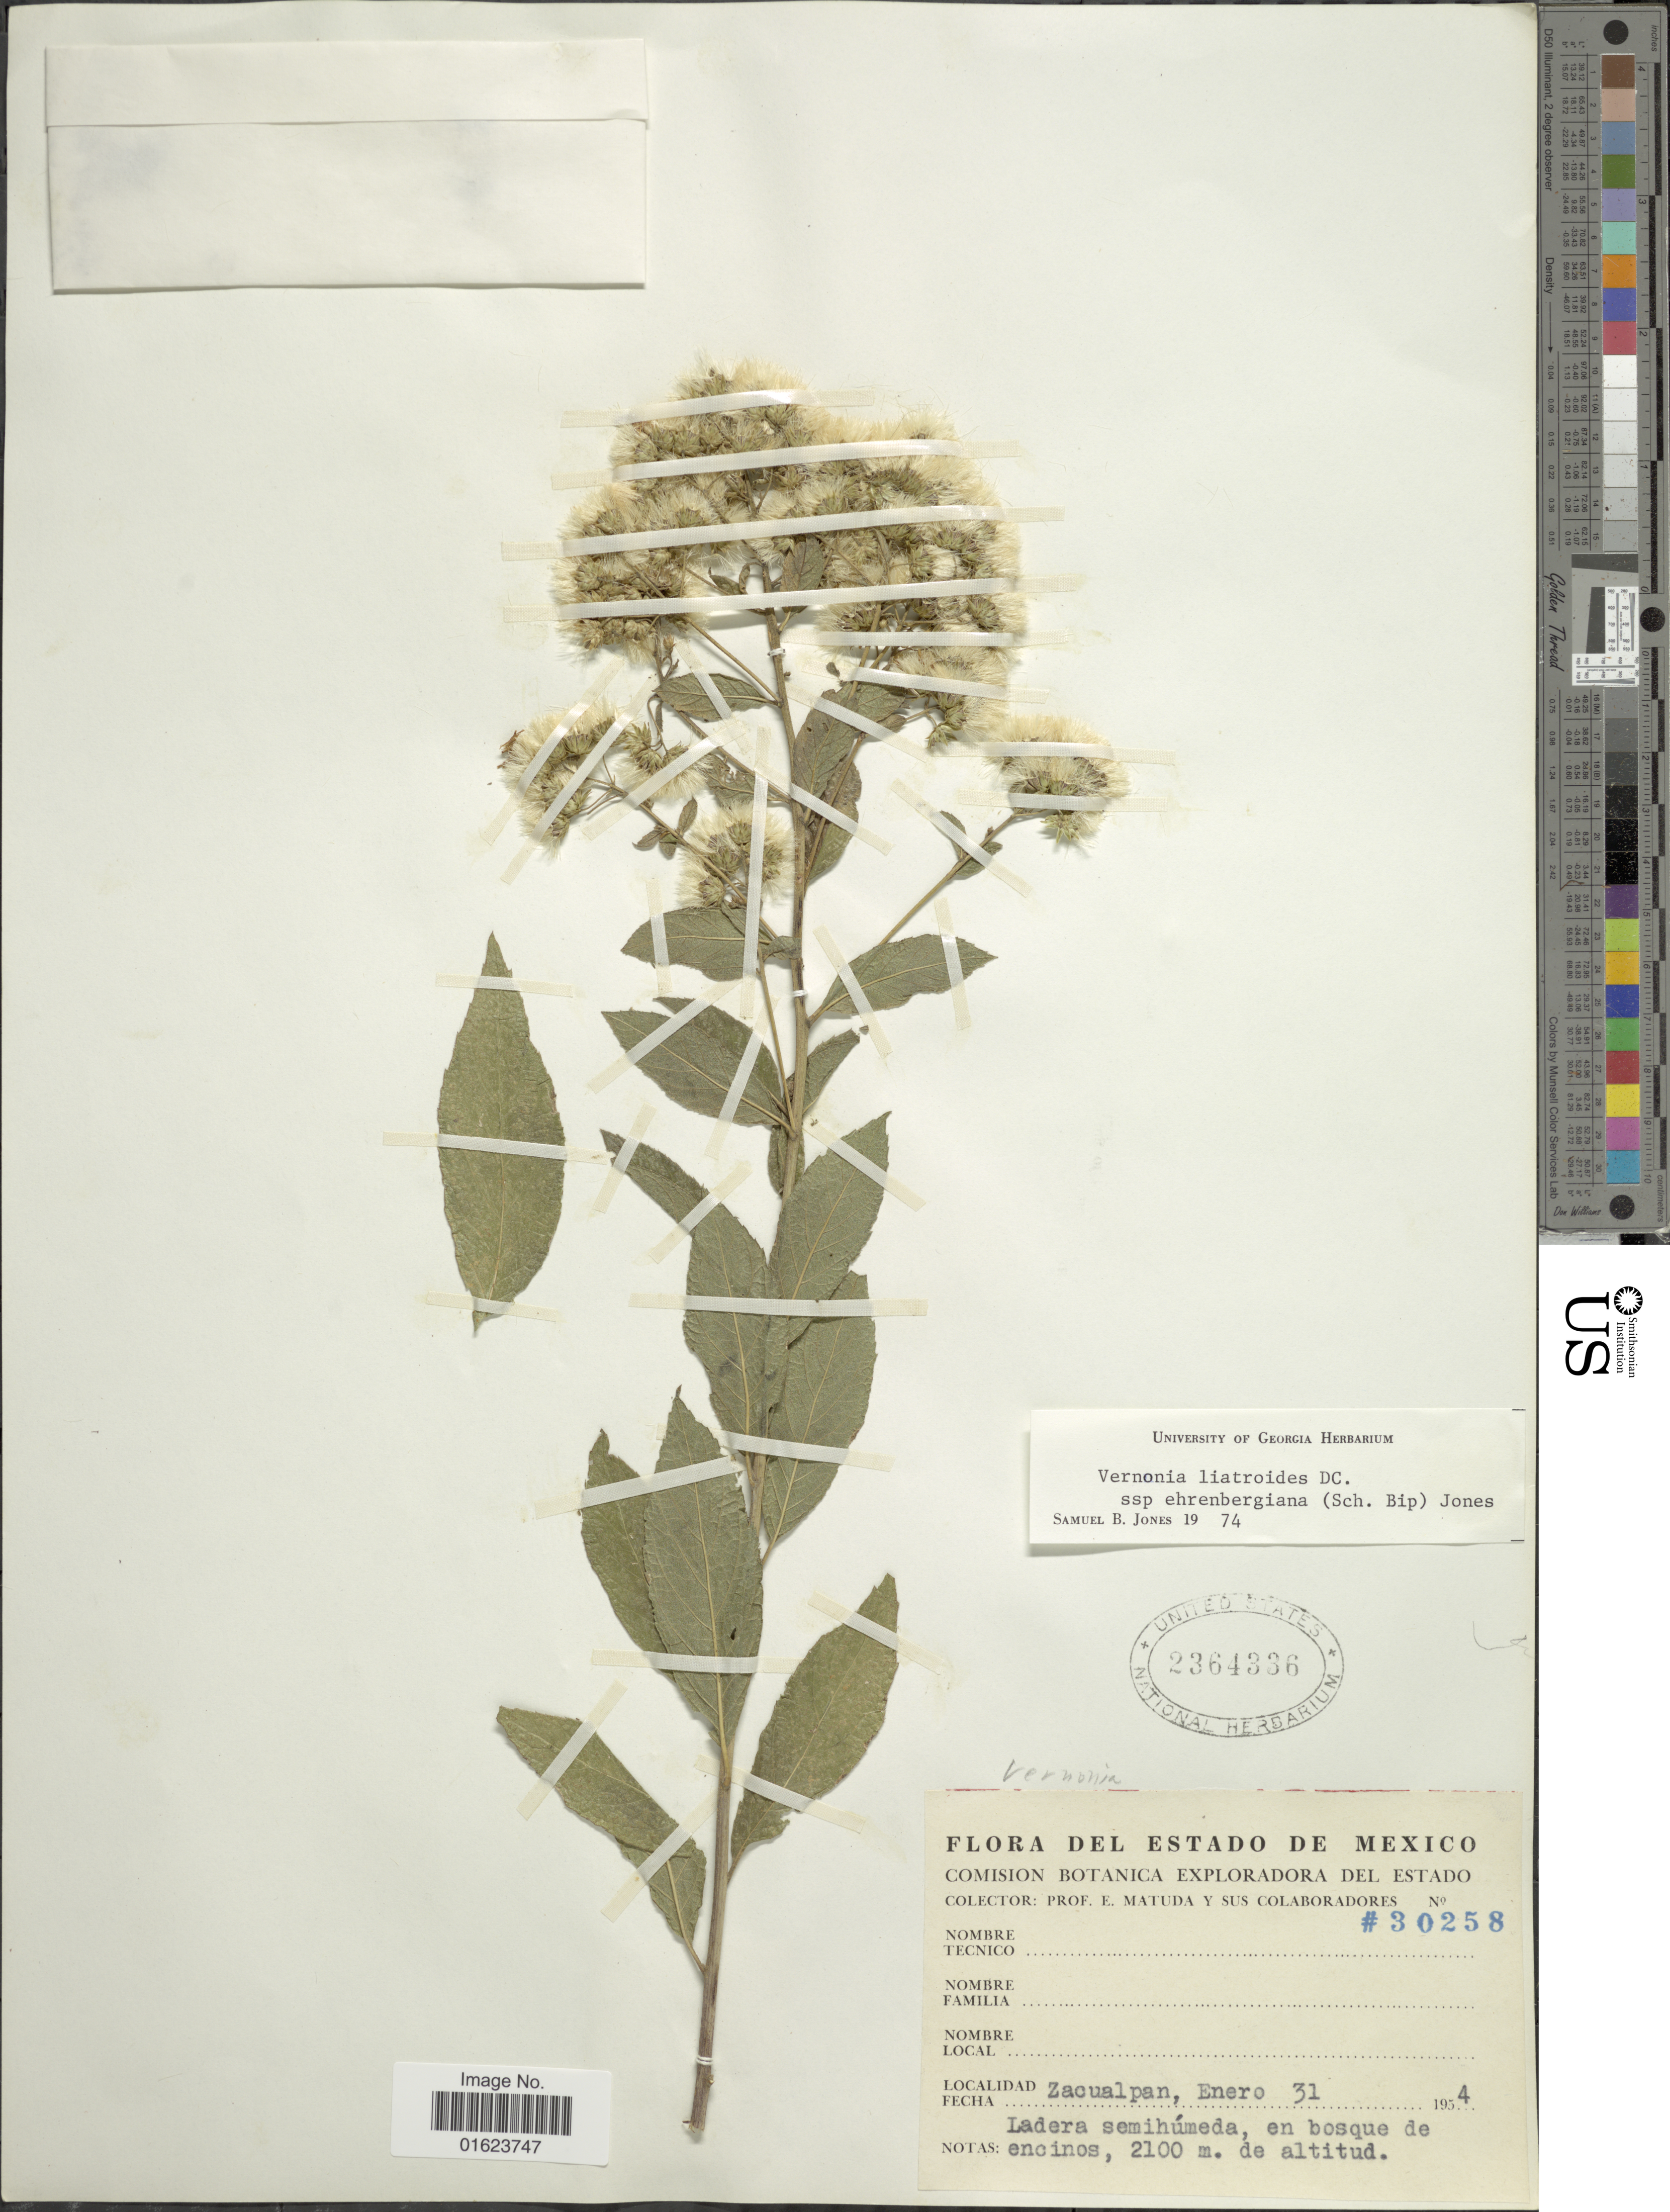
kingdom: Plantae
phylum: Tracheophyta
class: Magnoliopsida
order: Asterales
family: Asteraceae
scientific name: Vickianthus liatroides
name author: (DC.) H. Rob.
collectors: E. Matuda & et al.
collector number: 30258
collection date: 1954-01-31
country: Mexico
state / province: México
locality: Zacualpan.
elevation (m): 2100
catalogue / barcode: US 2364336